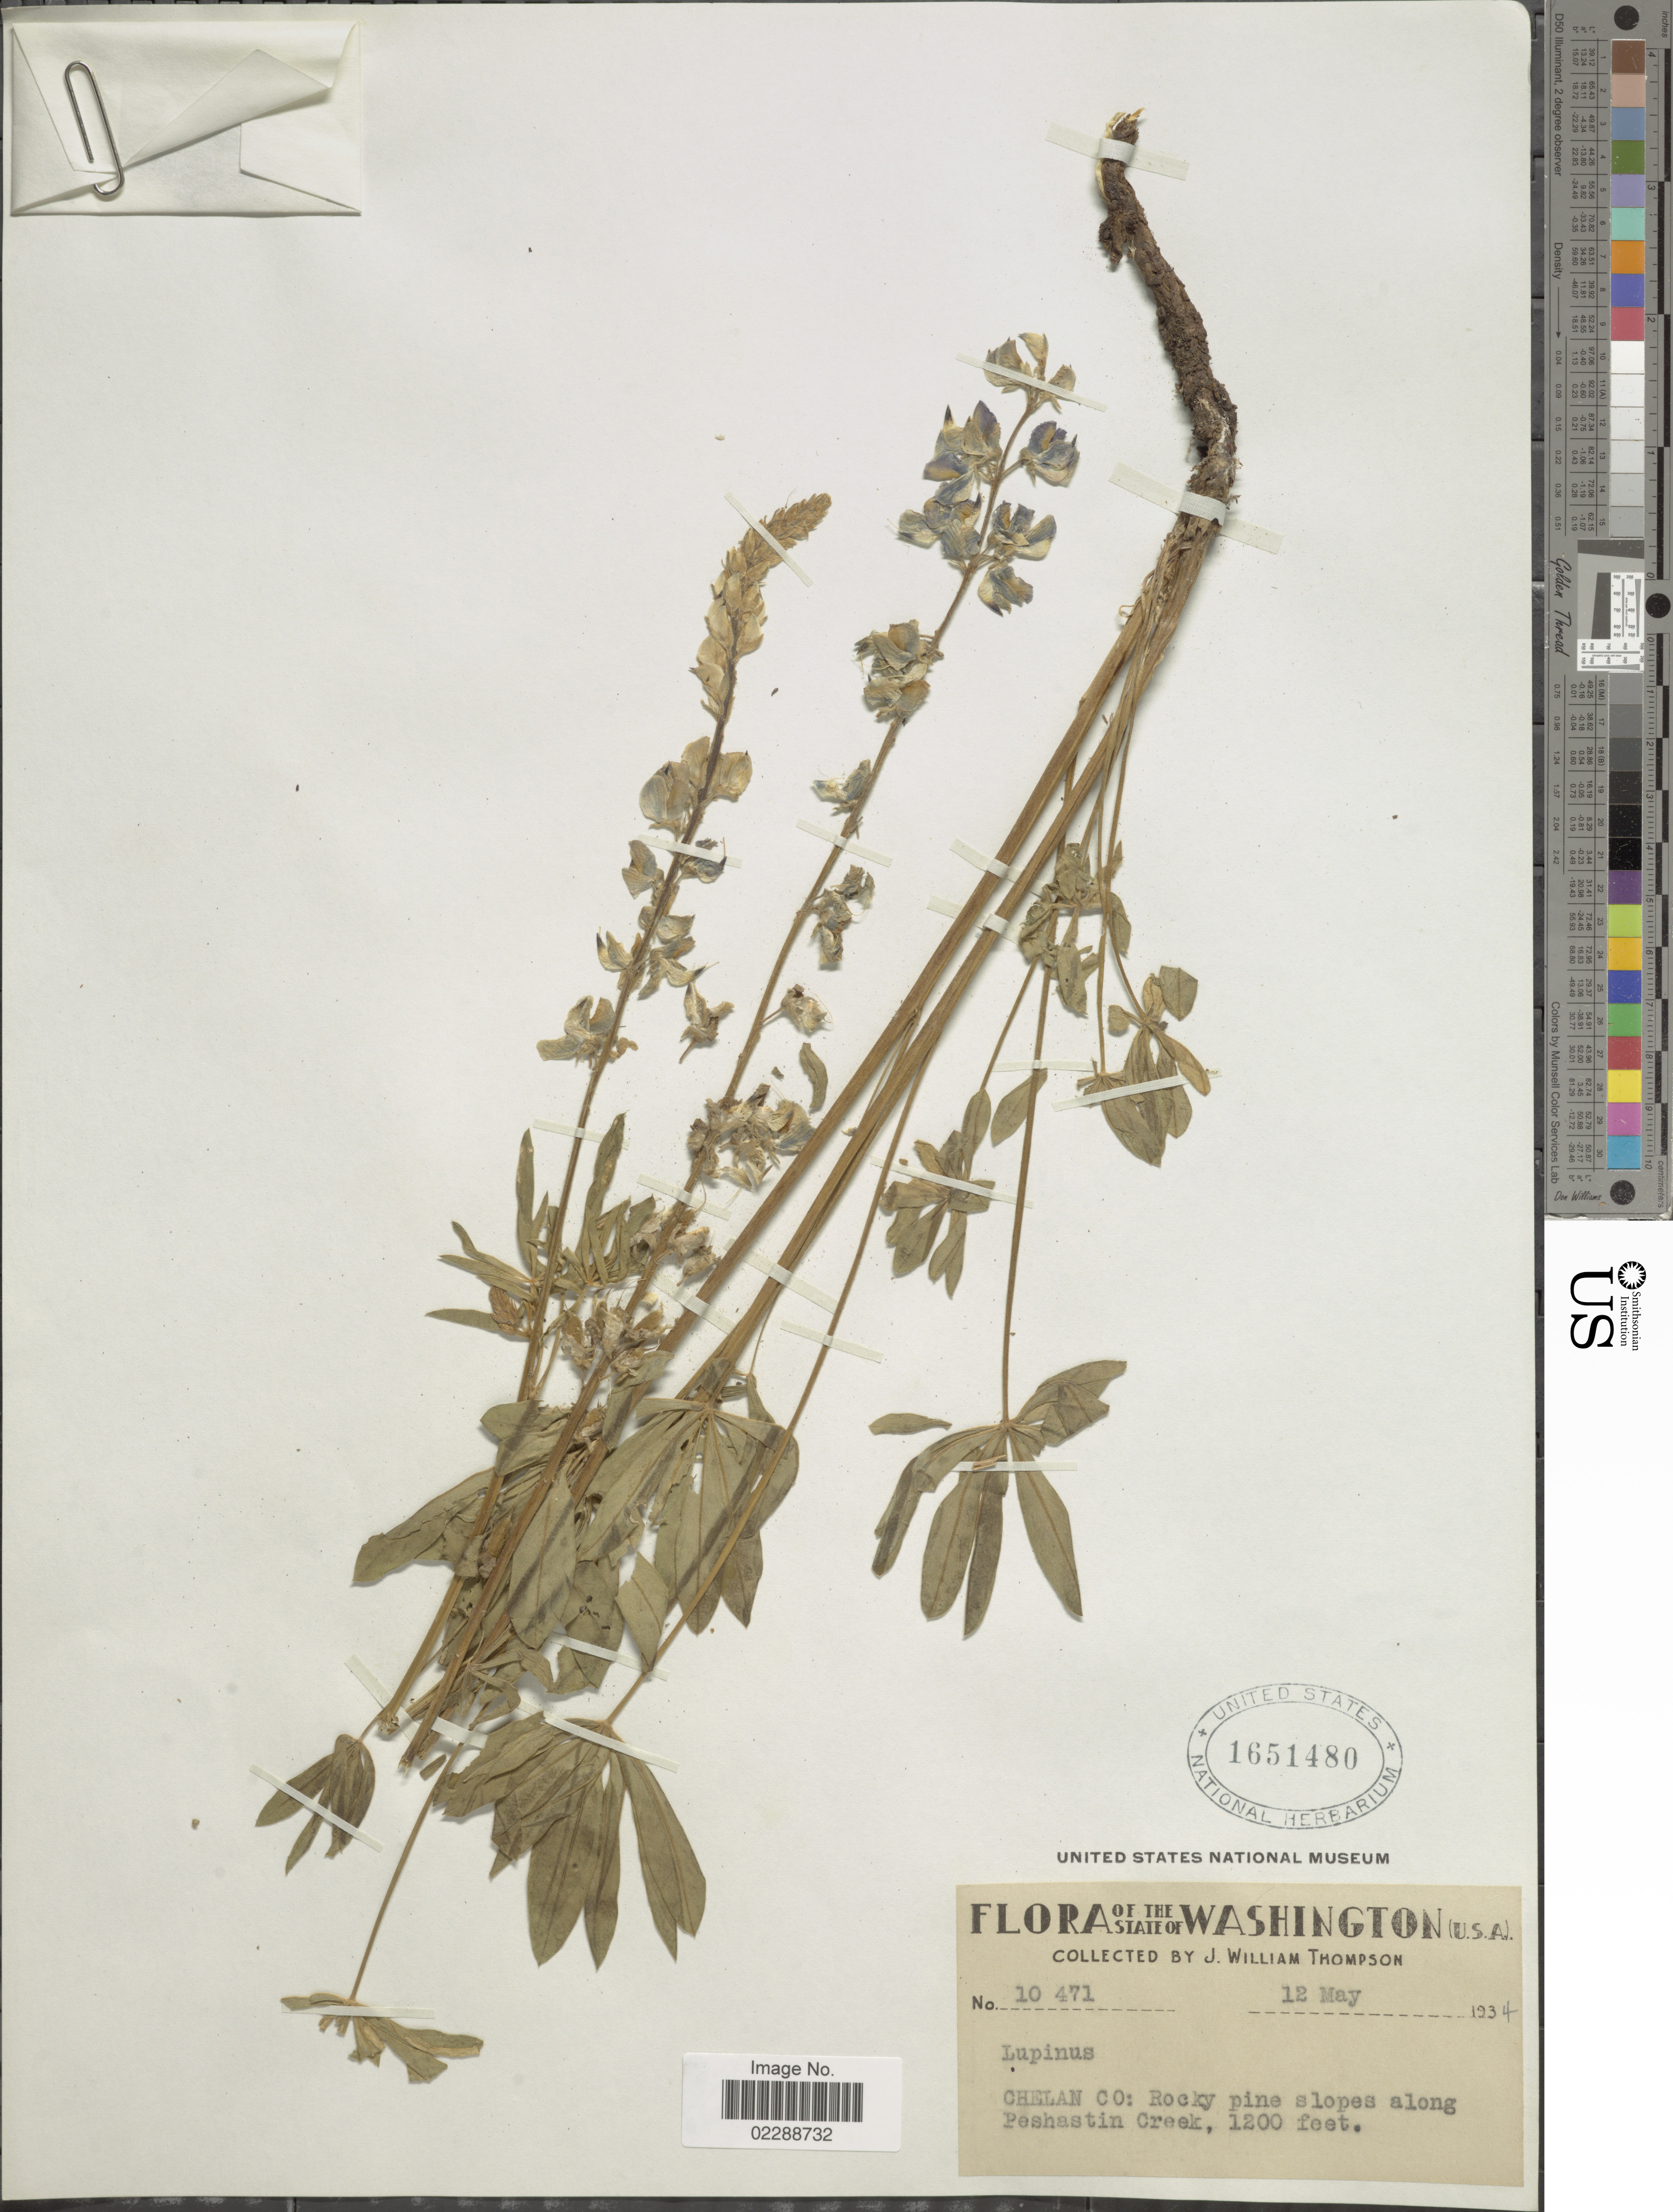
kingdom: Plantae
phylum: Tracheophyta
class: Magnoliopsida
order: Fabales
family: Fabaceae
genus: Lupinus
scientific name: Lupinus sp.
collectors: J. W. Thompson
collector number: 10471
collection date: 1934-05-12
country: United States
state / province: Washington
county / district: Chelan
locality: The State of Washington, Chelan Co: Rocky pine slopes along Peshastin Creek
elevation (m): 366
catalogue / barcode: US 1651480